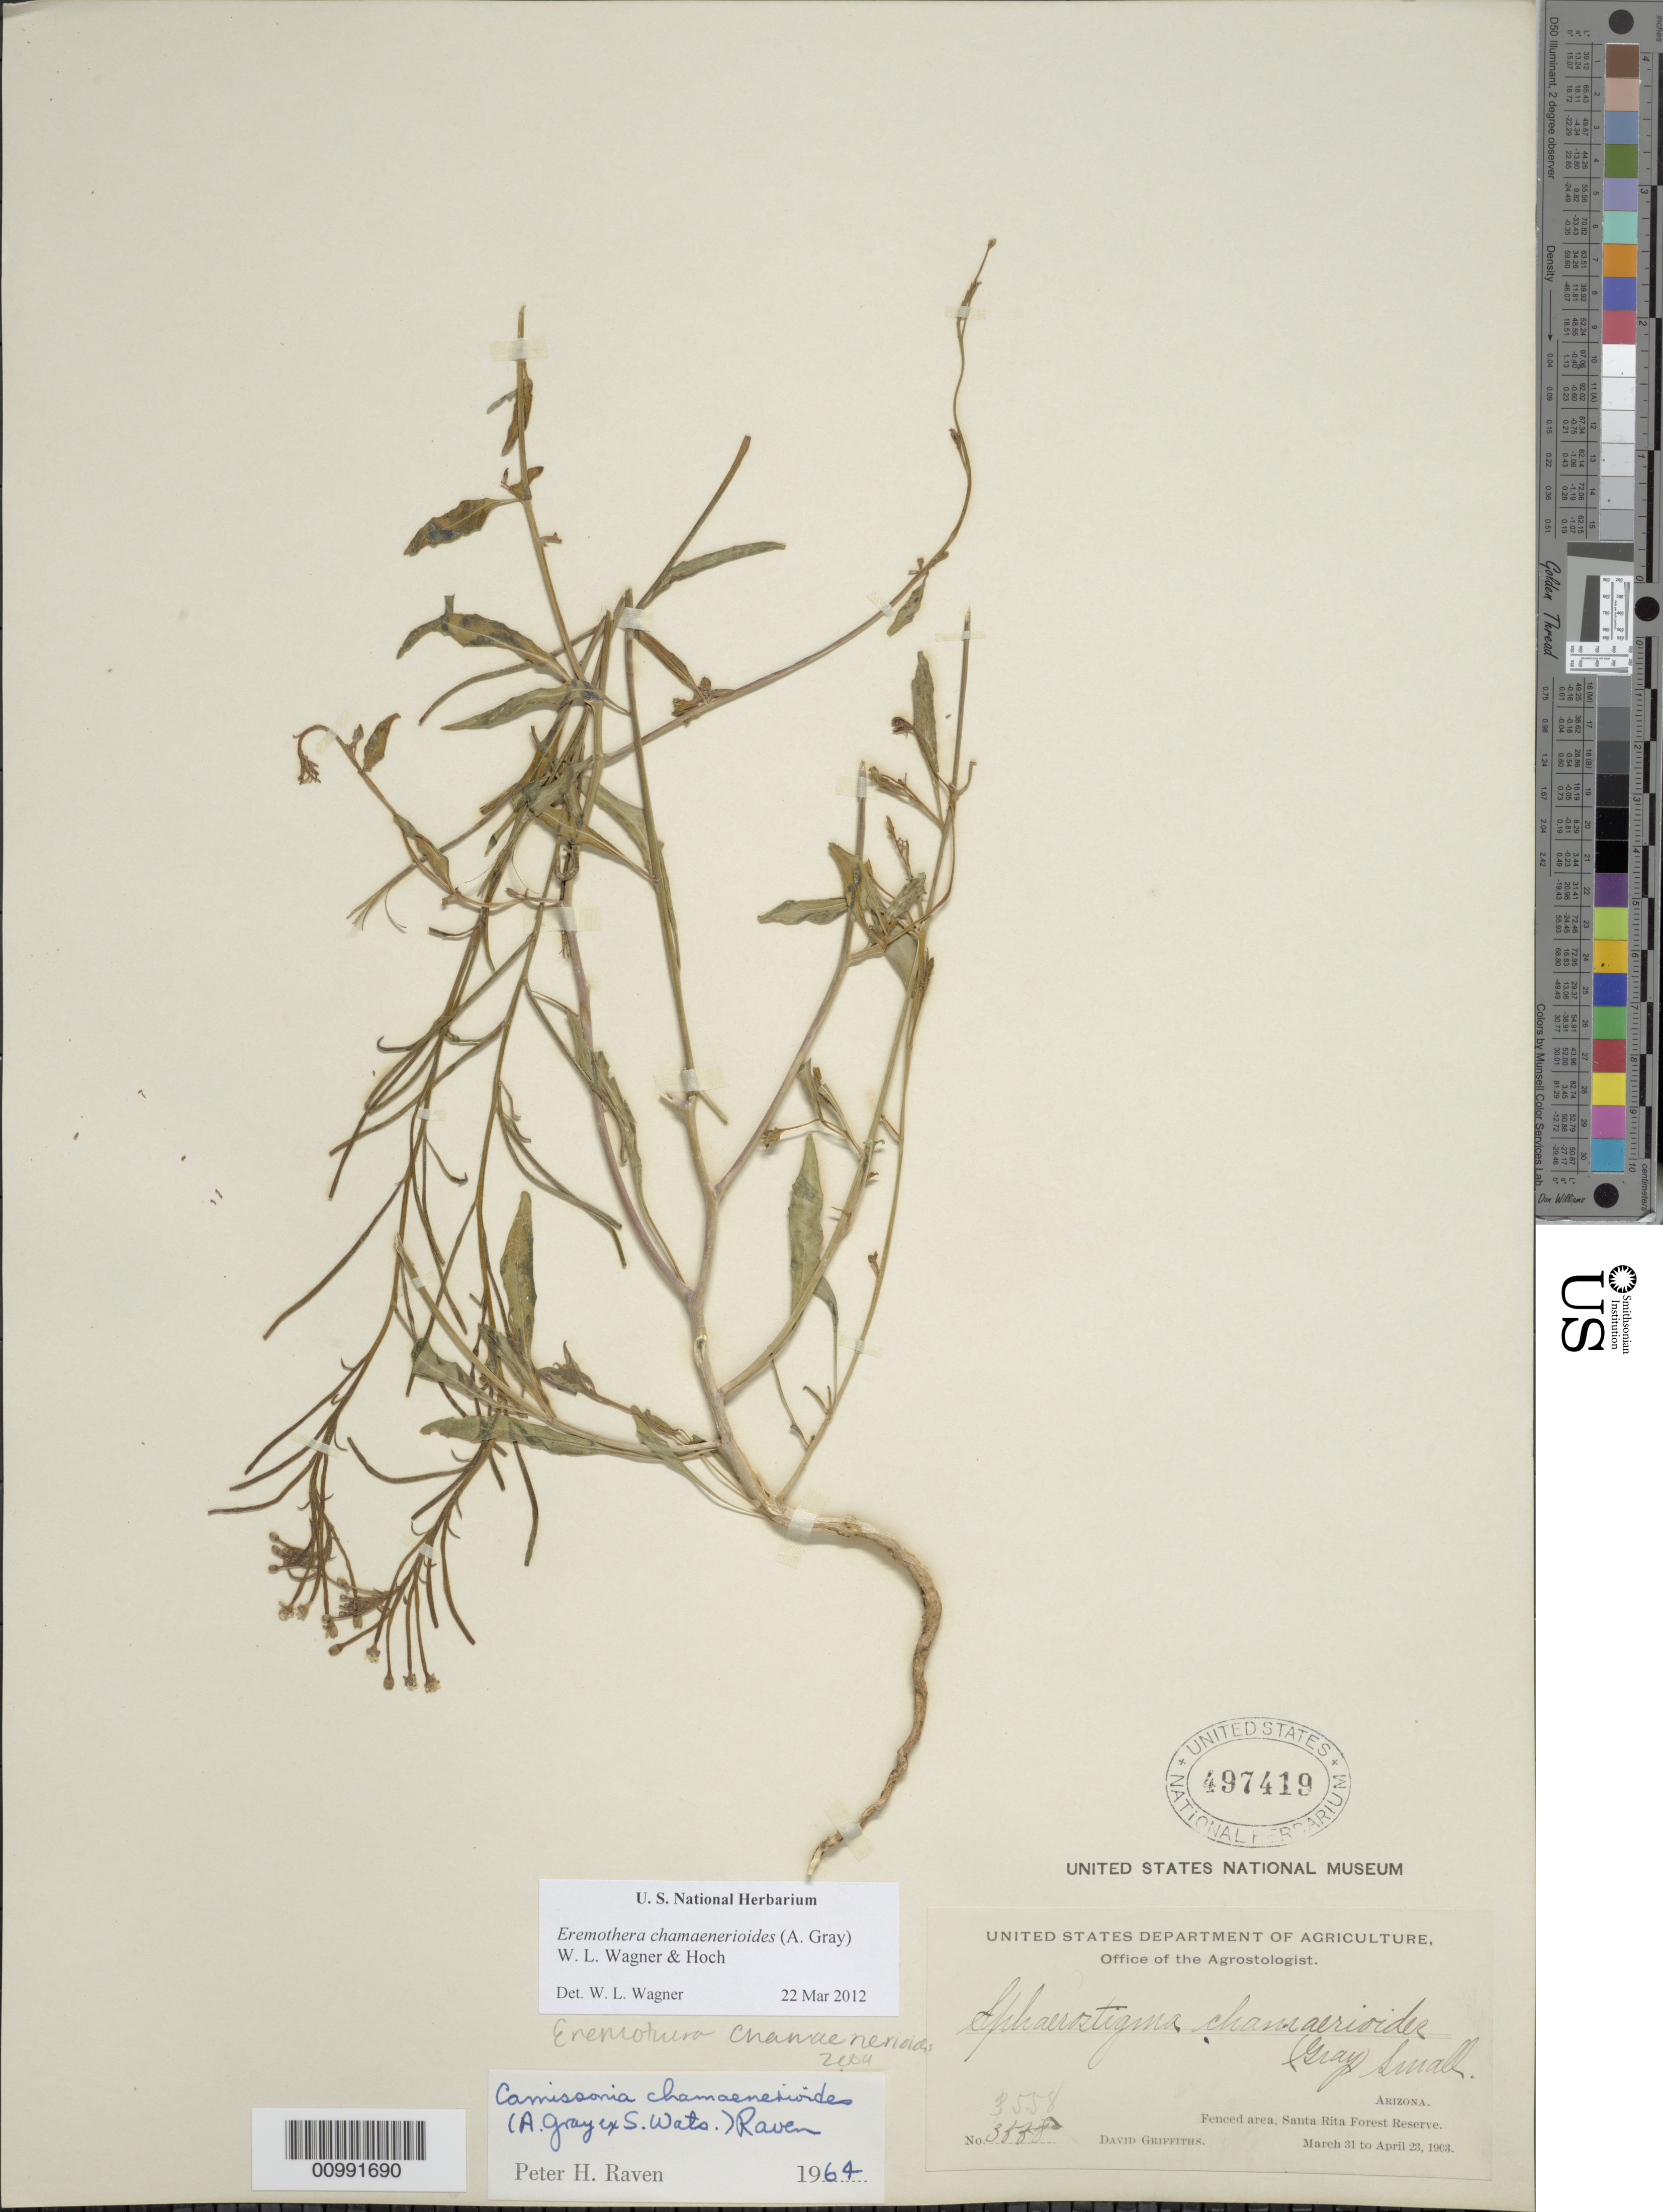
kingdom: Plantae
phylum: Tracheophyta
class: Magnoliopsida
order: Myrtales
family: Onagraceae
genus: Eremothera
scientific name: Eremothera chamaenerioides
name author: (A. Gray) W.L. Wagner & Hoch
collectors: D. Griffiths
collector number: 3558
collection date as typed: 31 Mar 1903 to 23 Apr 1903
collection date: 1903-03-31/1903-04-23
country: United States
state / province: Arizona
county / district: Santa Cruz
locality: Fenced area, Santa Rita Forest Reserve.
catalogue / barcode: US 497419